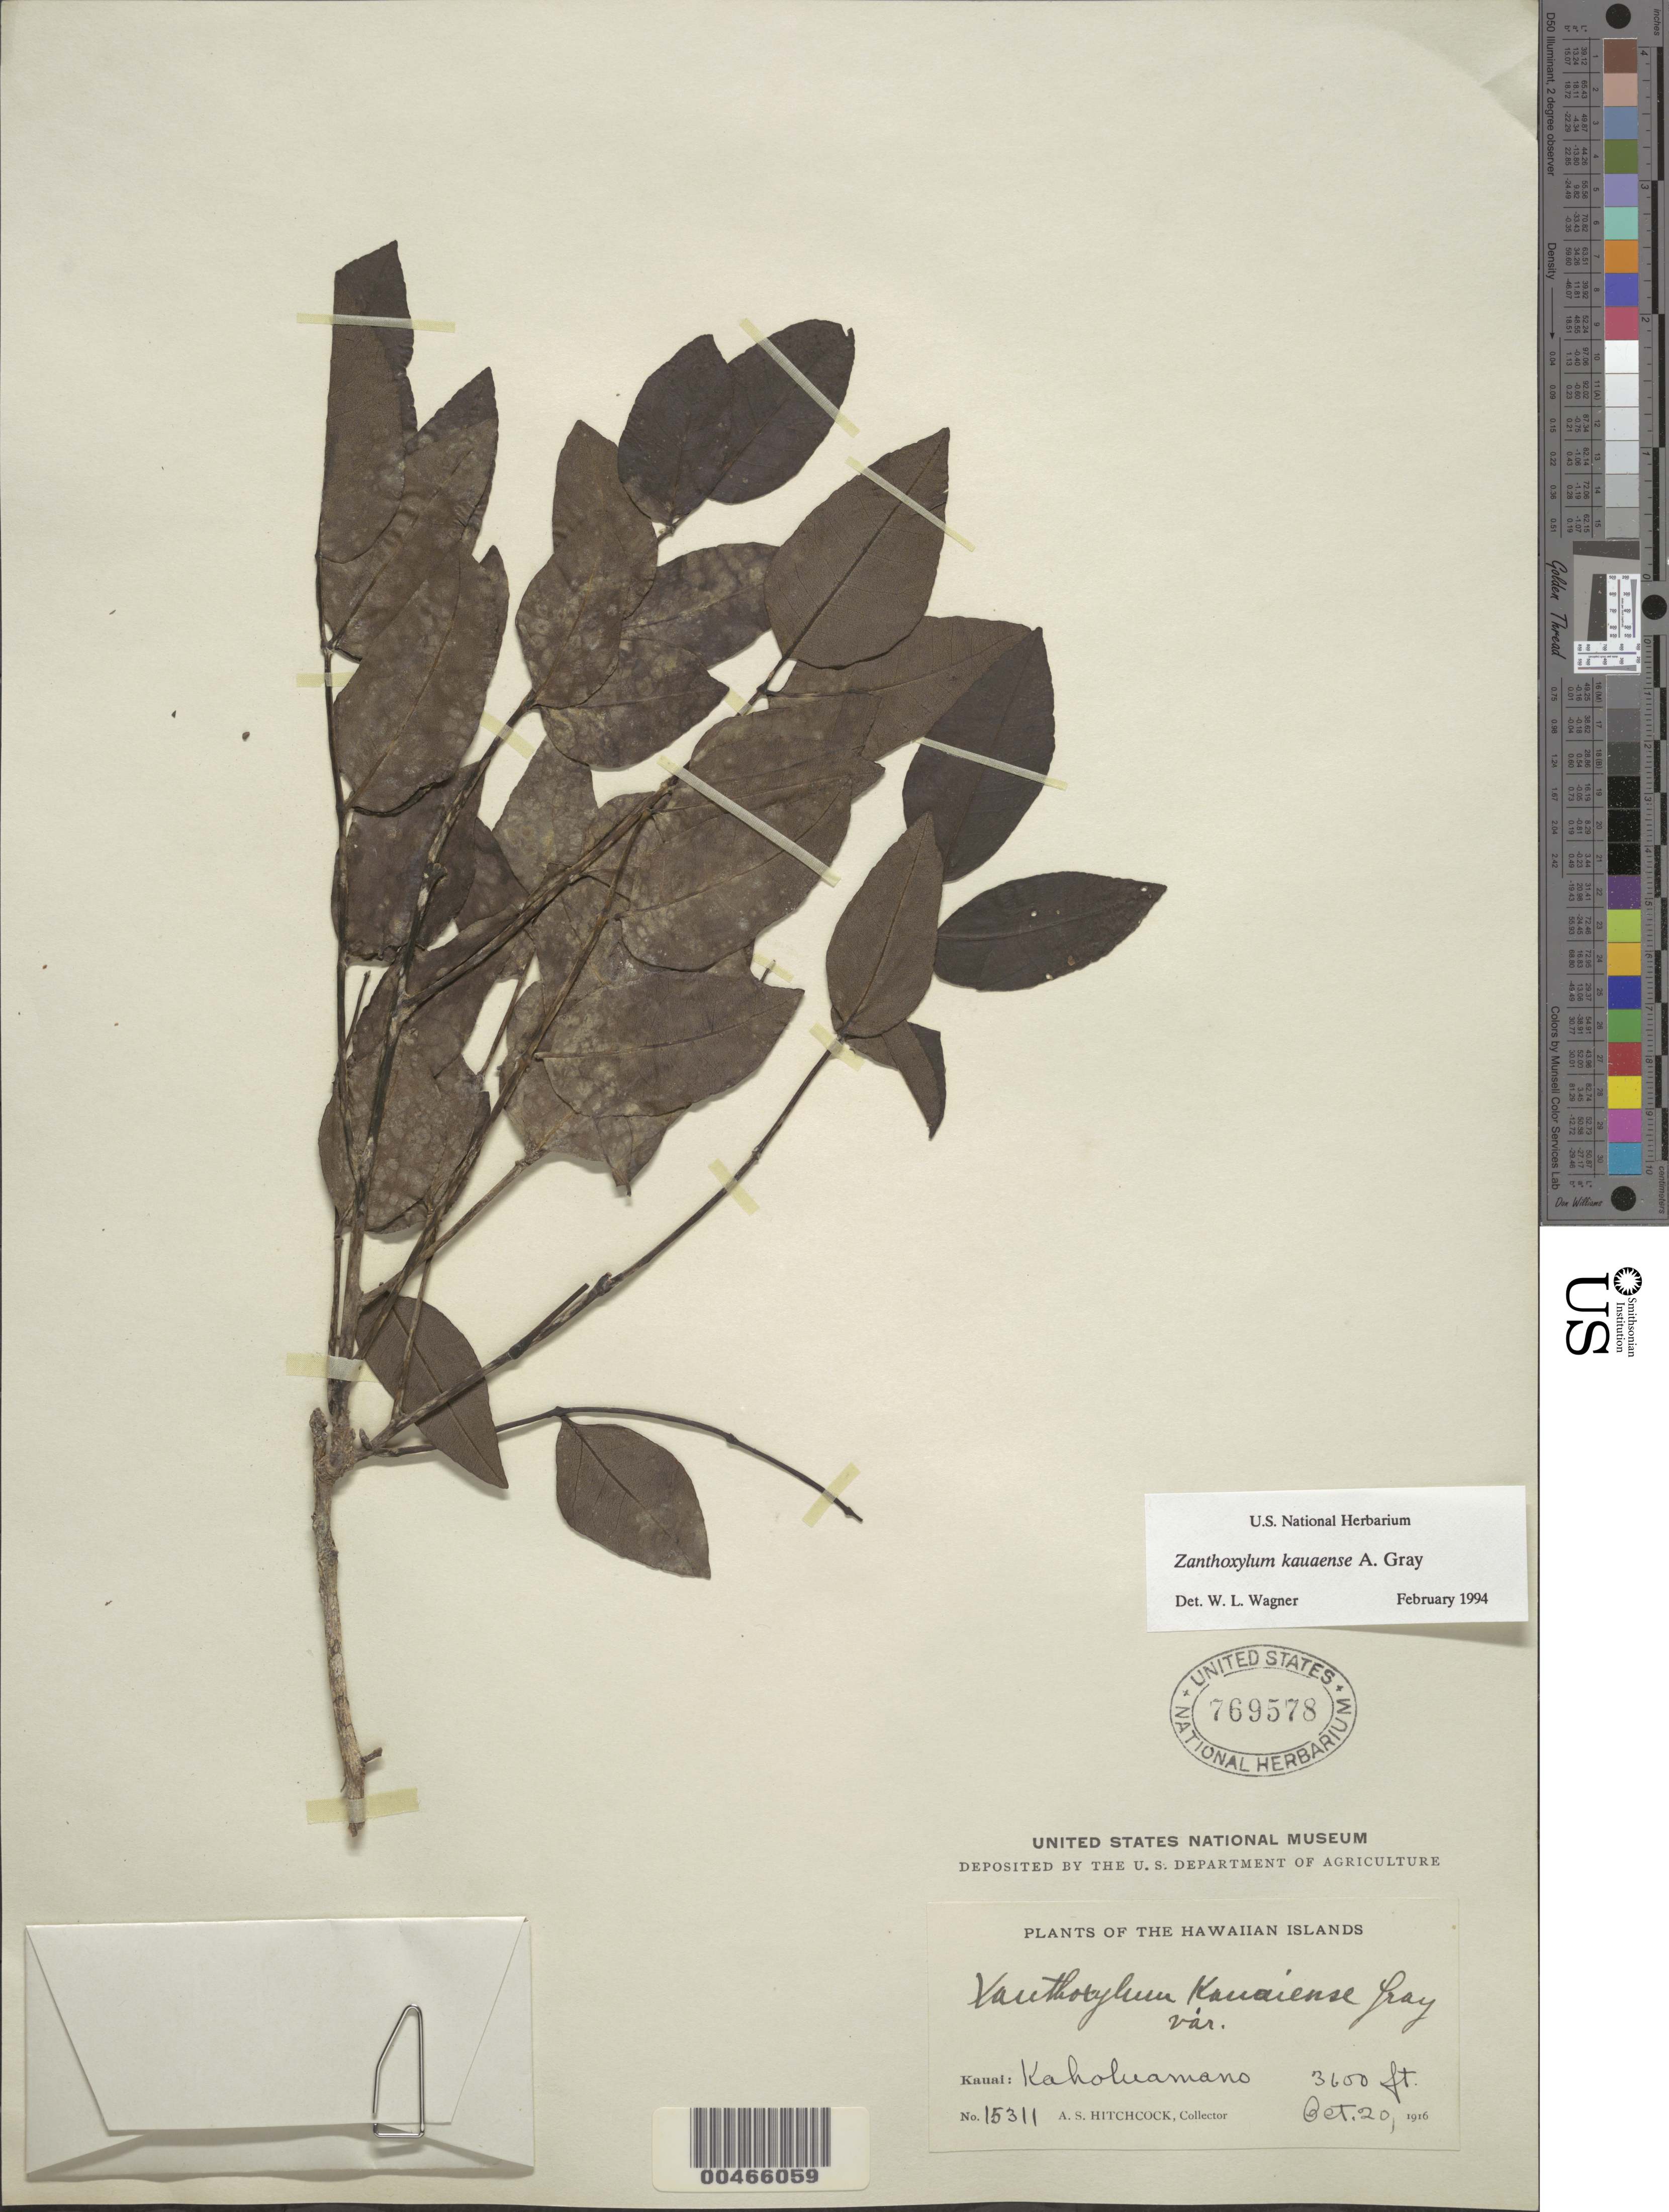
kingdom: Plantae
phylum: Tracheophyta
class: Magnoliopsida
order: Sapindales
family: Rutaceae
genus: Zanthoxylum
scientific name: Zanthoxylum kauaense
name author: A. Gray in Wilkes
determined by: Wagner, W. L., (BOT), Smithsonian Institution - National Museum of Natural History (UNITED STATES)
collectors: A. S. Hitchcock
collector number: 15311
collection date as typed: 20 Oct 1916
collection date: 1916-10-20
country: United States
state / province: Hawaii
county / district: Kauai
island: Kaua'i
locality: Kaholuamano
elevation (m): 1097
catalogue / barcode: US 769578